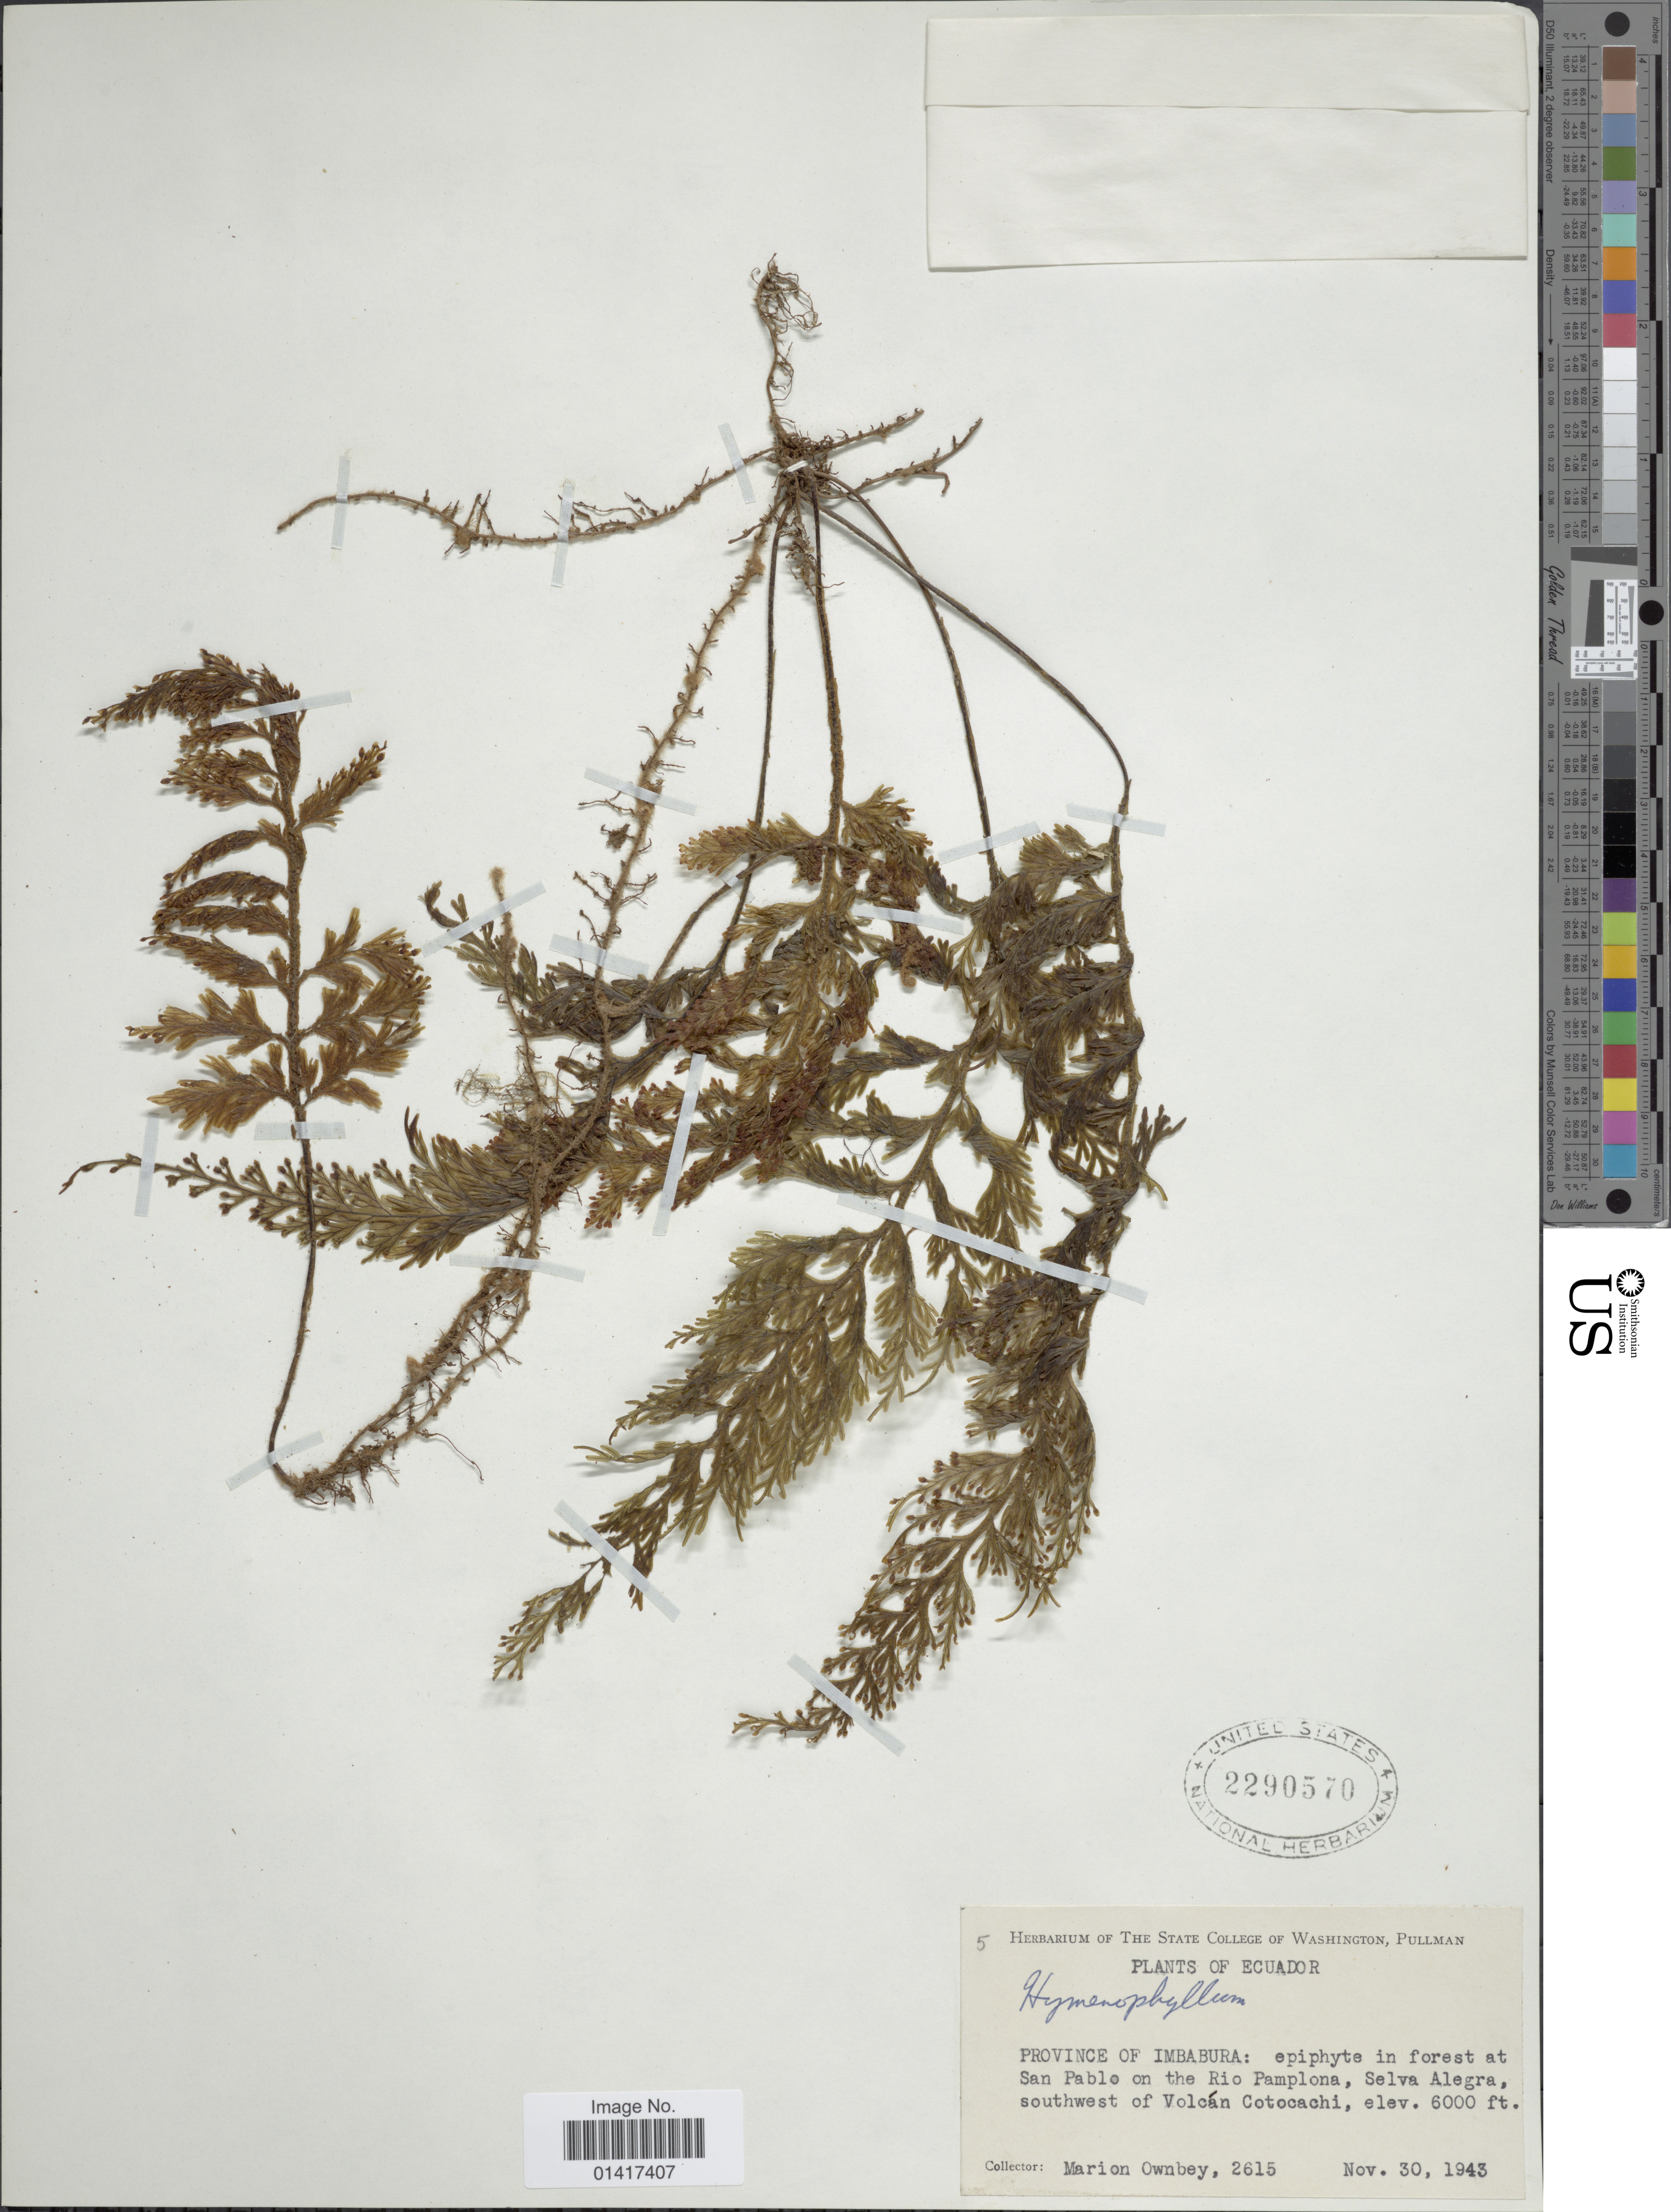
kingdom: Plantae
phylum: Tracheophyta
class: Polypodiopsida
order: Hymenophyllales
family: Hymenophyllaceae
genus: Hymenophyllum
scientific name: Hymenophyllum sp.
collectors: F. M. Ownbey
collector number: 2615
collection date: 1943-11-30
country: Ecuador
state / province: Imbabura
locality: Province of Imbabura: epiphyte in forest at San Pablo on the Rio Pamplona, Selva Alegra, southwest of Volcan Cotocachi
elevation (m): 1829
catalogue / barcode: US 2290570